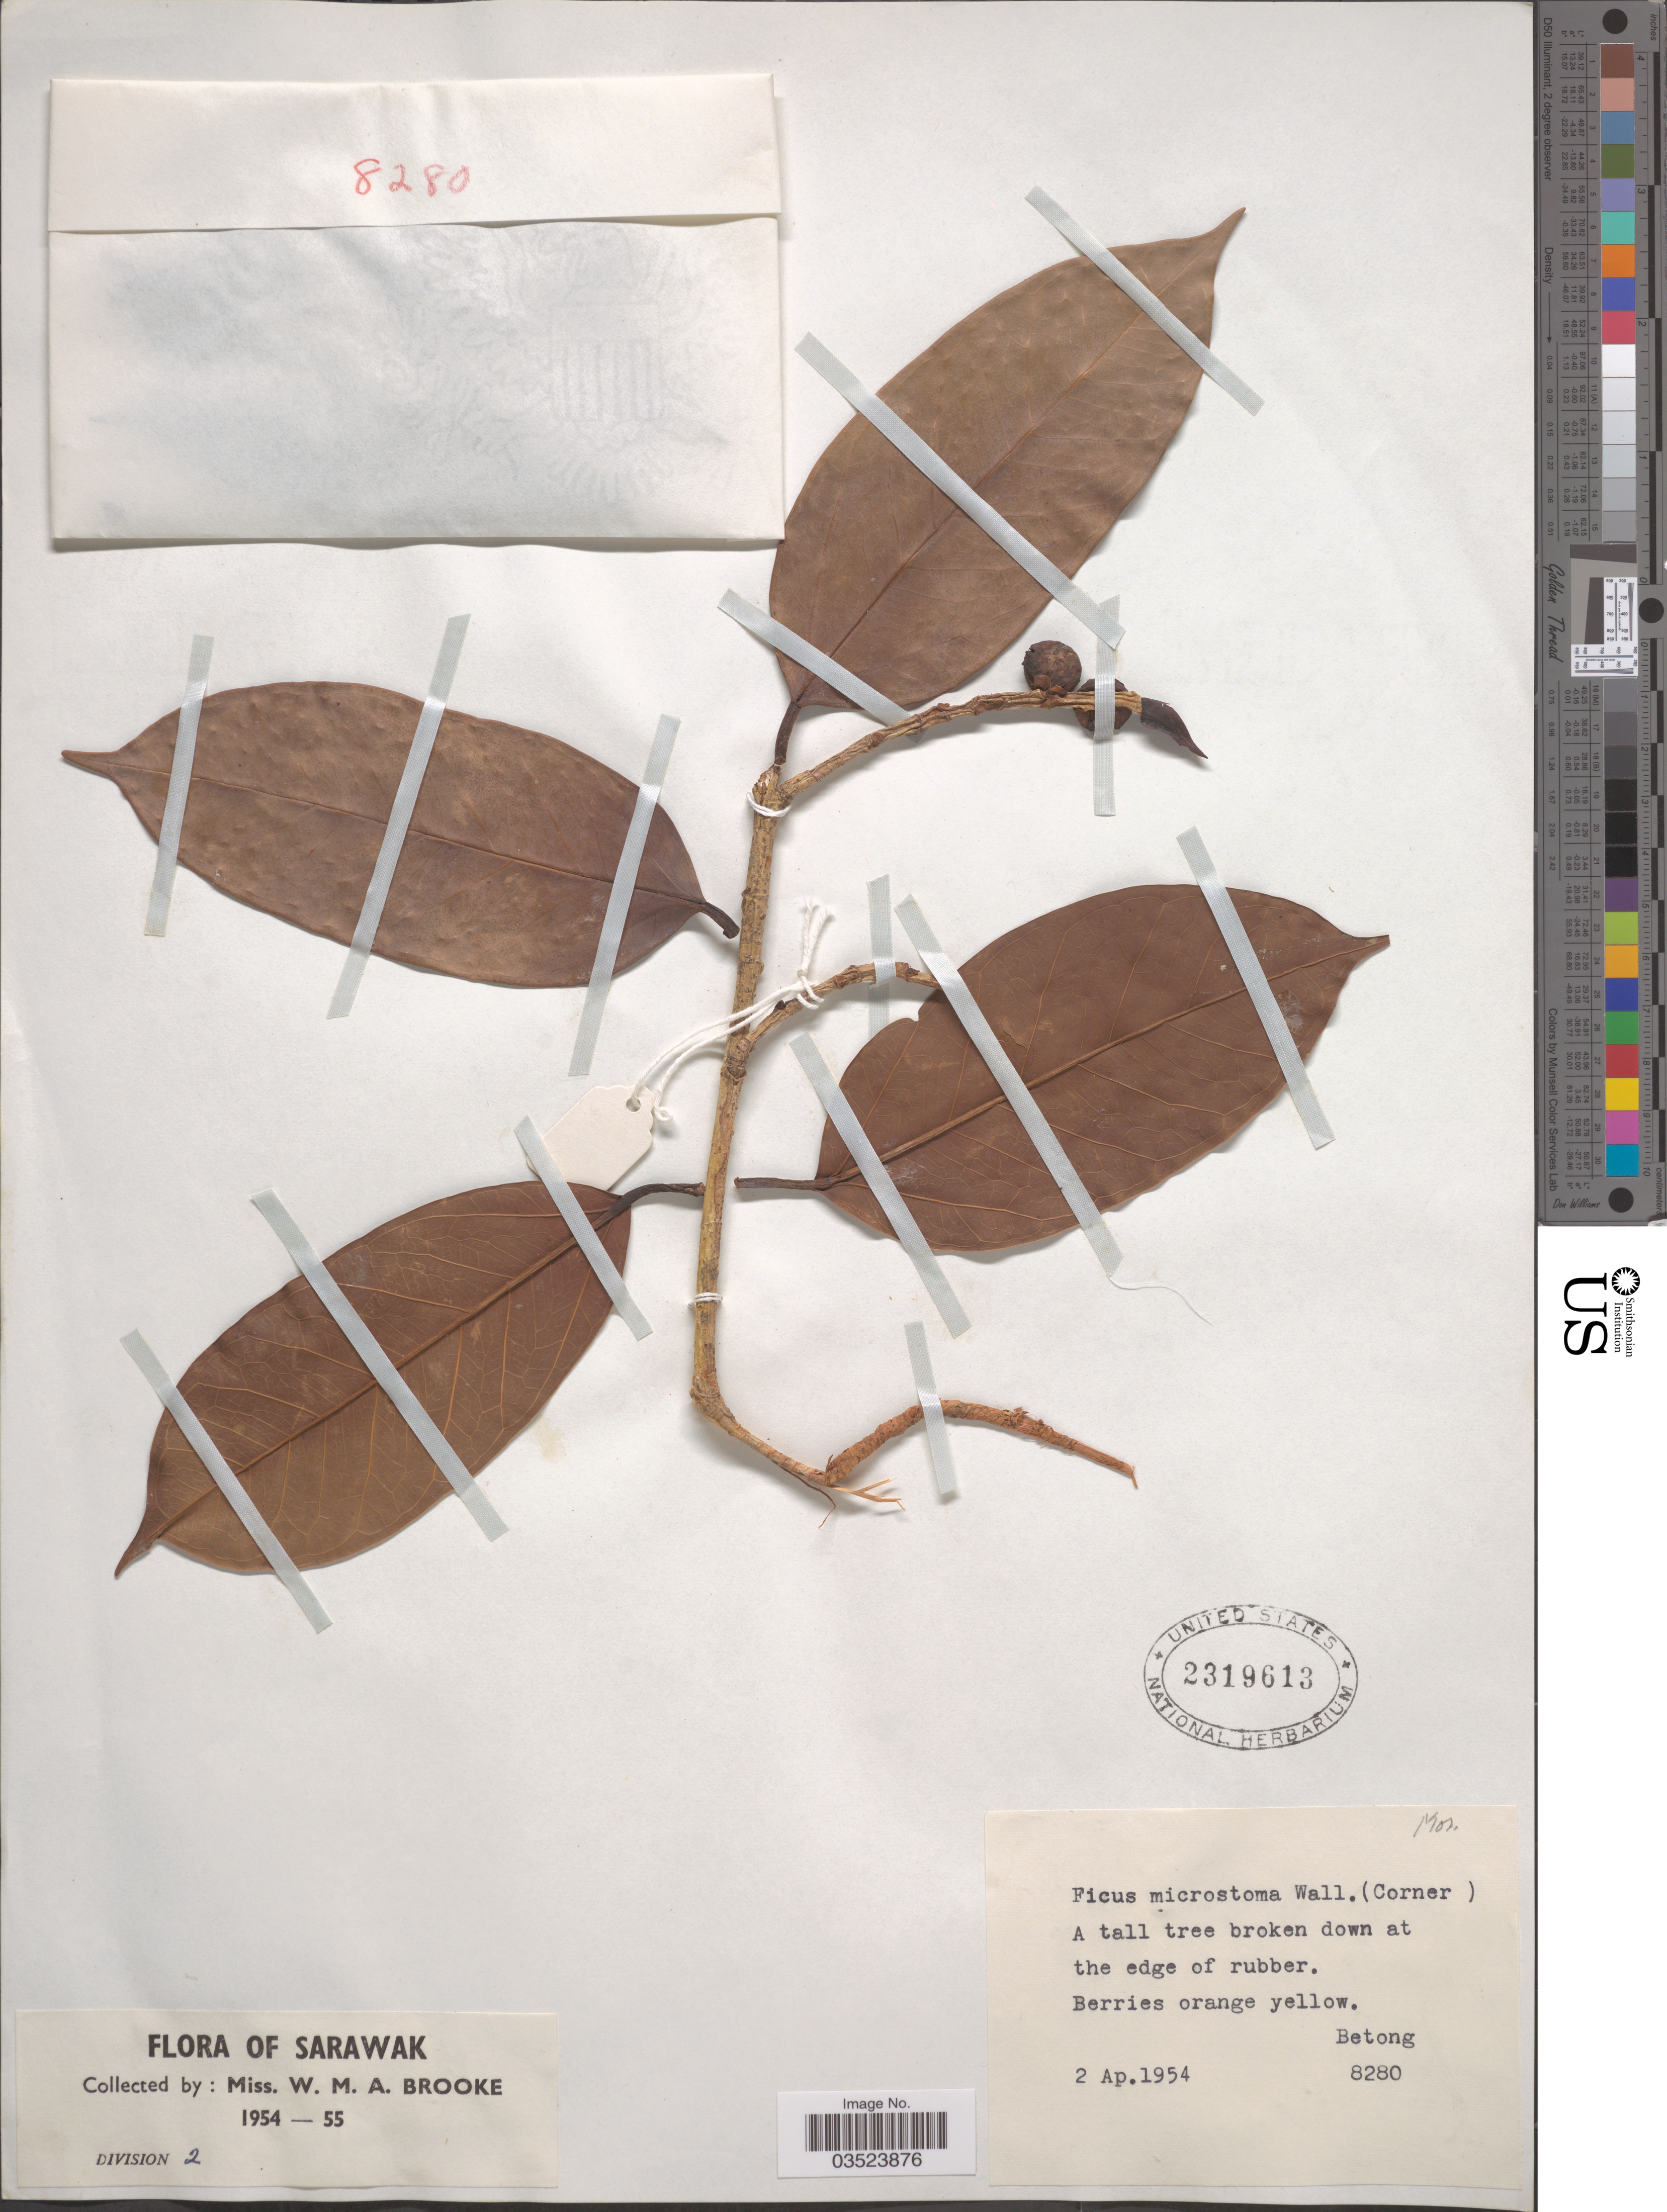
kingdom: Plantae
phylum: Tracheophyta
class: Magnoliopsida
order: Rosales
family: Moraceae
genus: Ficus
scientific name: Ficus microstoma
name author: Wall. ex King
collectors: W. Brooke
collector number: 8280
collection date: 1954-04-02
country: Malaysia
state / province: Sarawak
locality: Betong. Division 2.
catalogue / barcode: US 2319613